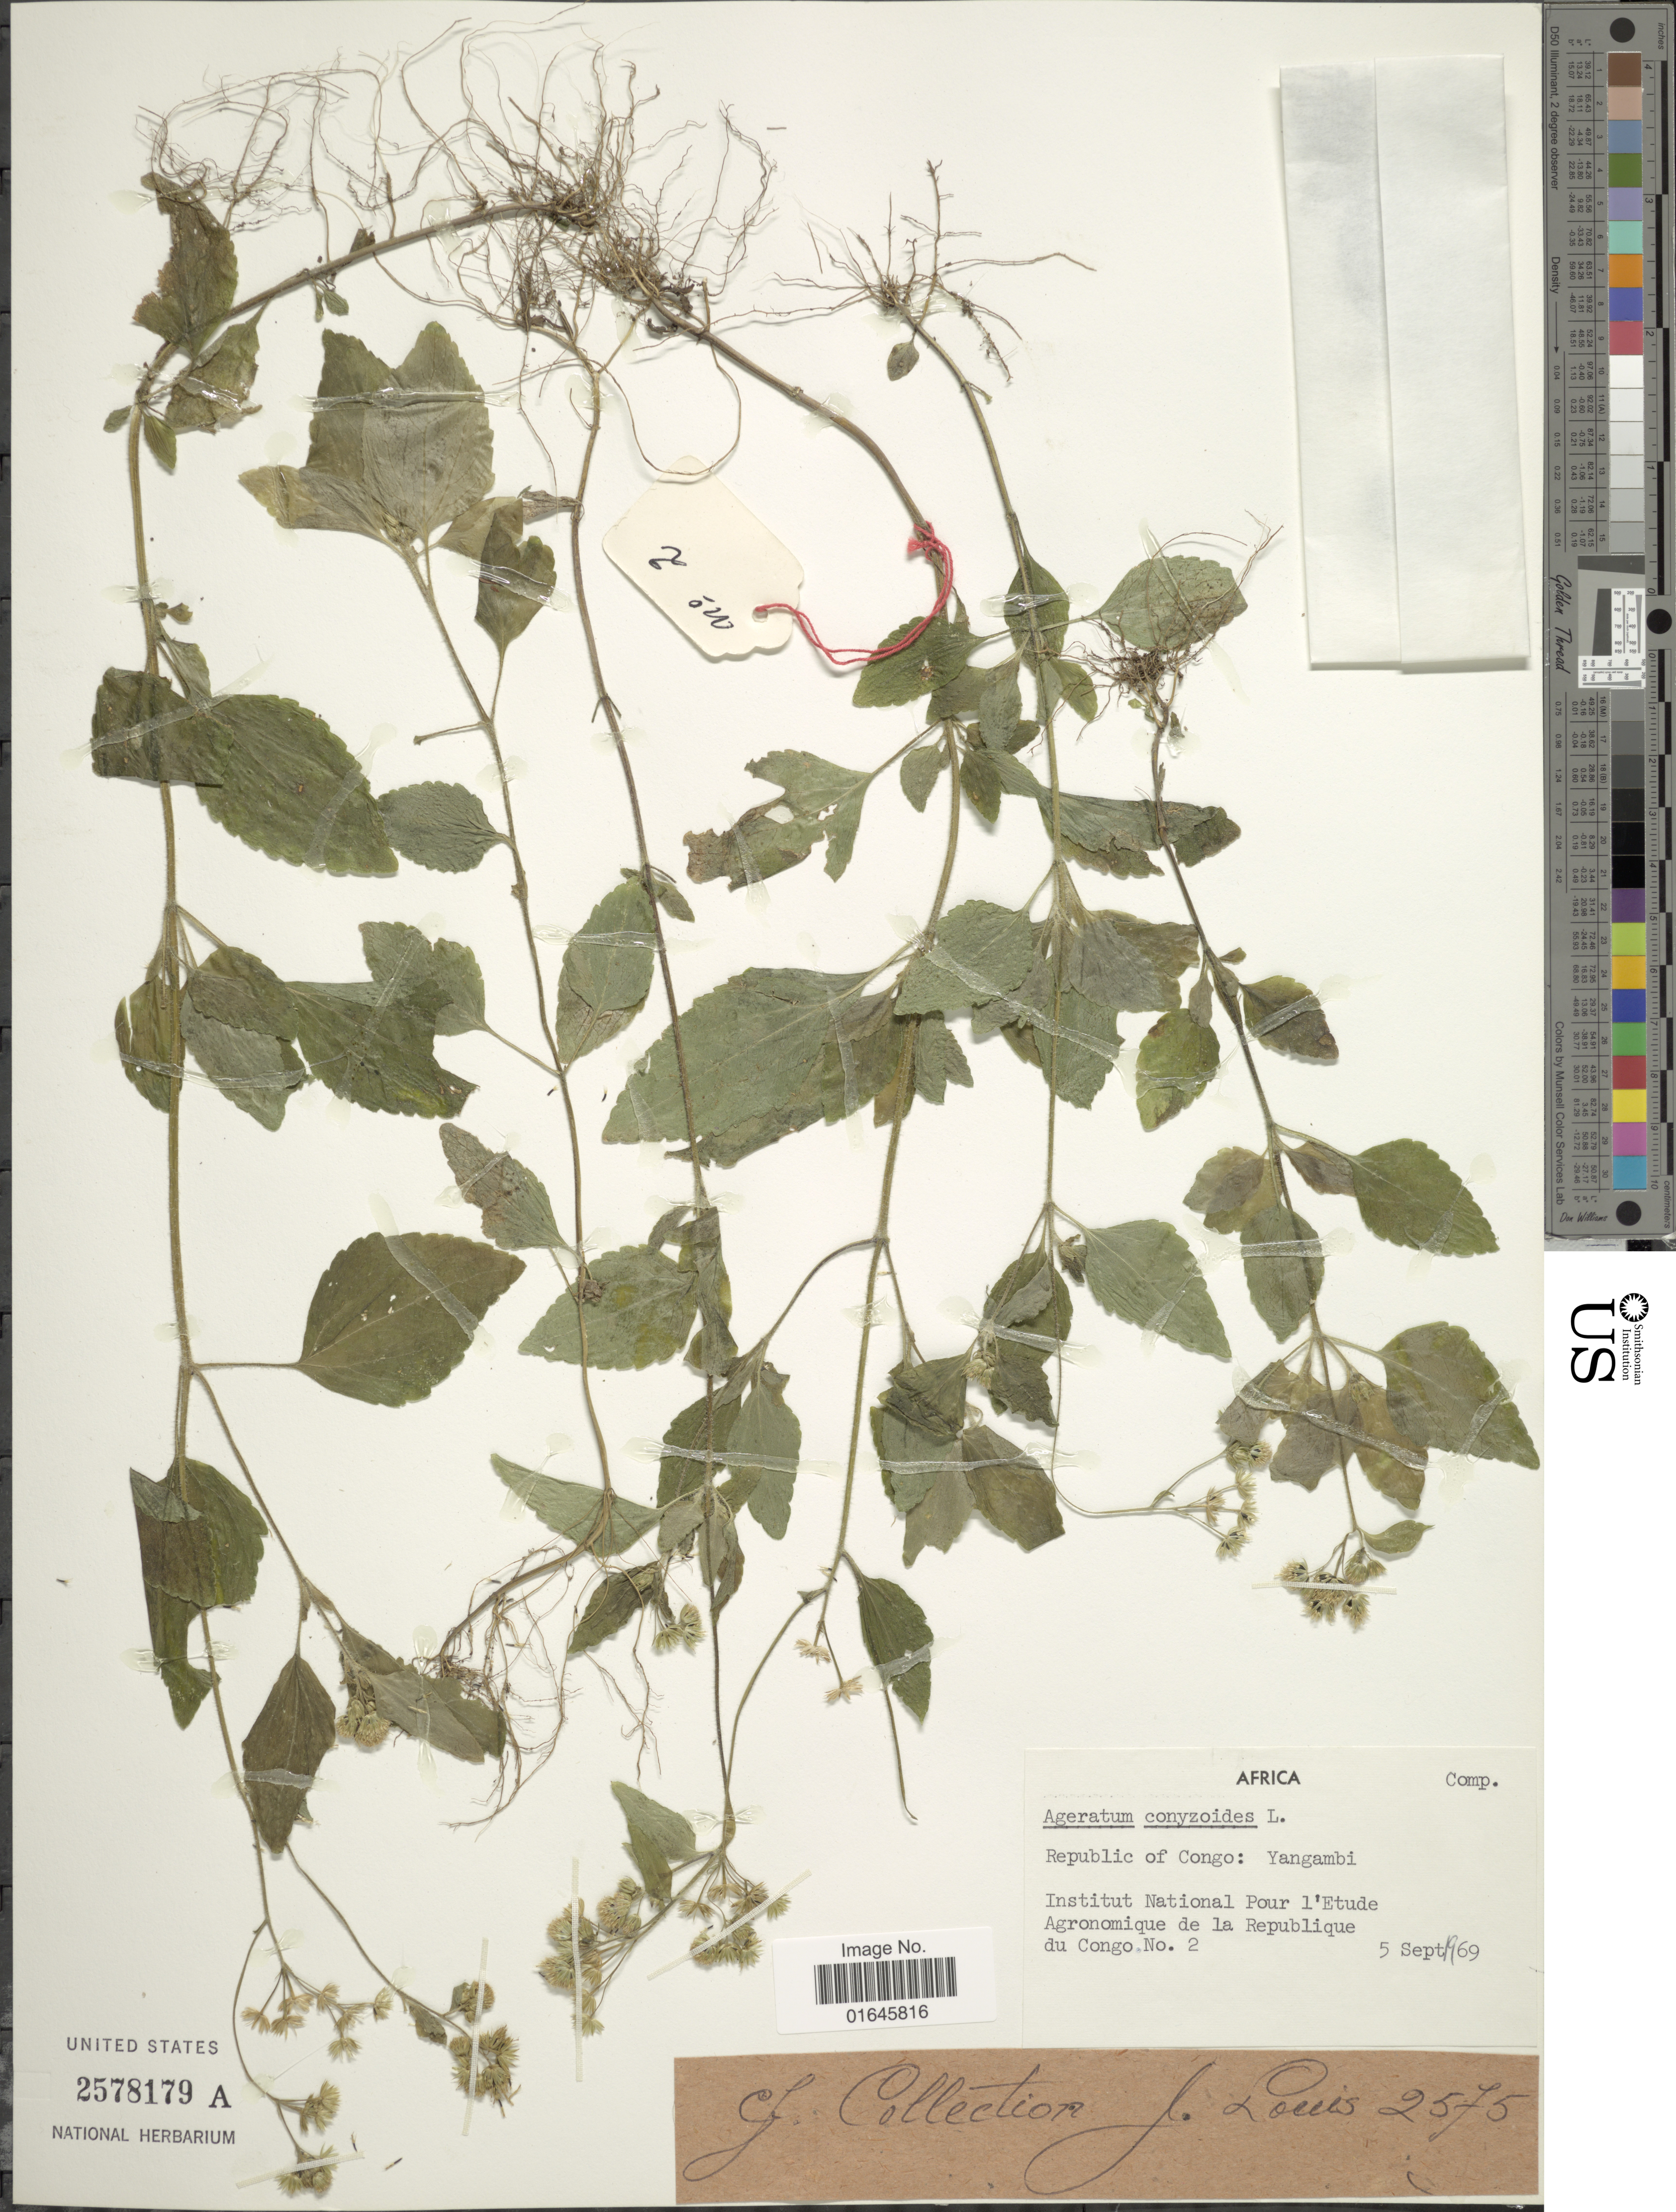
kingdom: Plantae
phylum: Tracheophyta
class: Magnoliopsida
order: Asterales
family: Asteraceae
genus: Ageratum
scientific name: Ageratum conyzoides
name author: L.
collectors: J. Louis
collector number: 2575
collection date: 1969-09-05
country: Congo, Republic of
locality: Republic of Congo: Yangambi, Institut National Pour i'Etude, Agronomique de la Republique du Congo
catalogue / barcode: US 2578179A